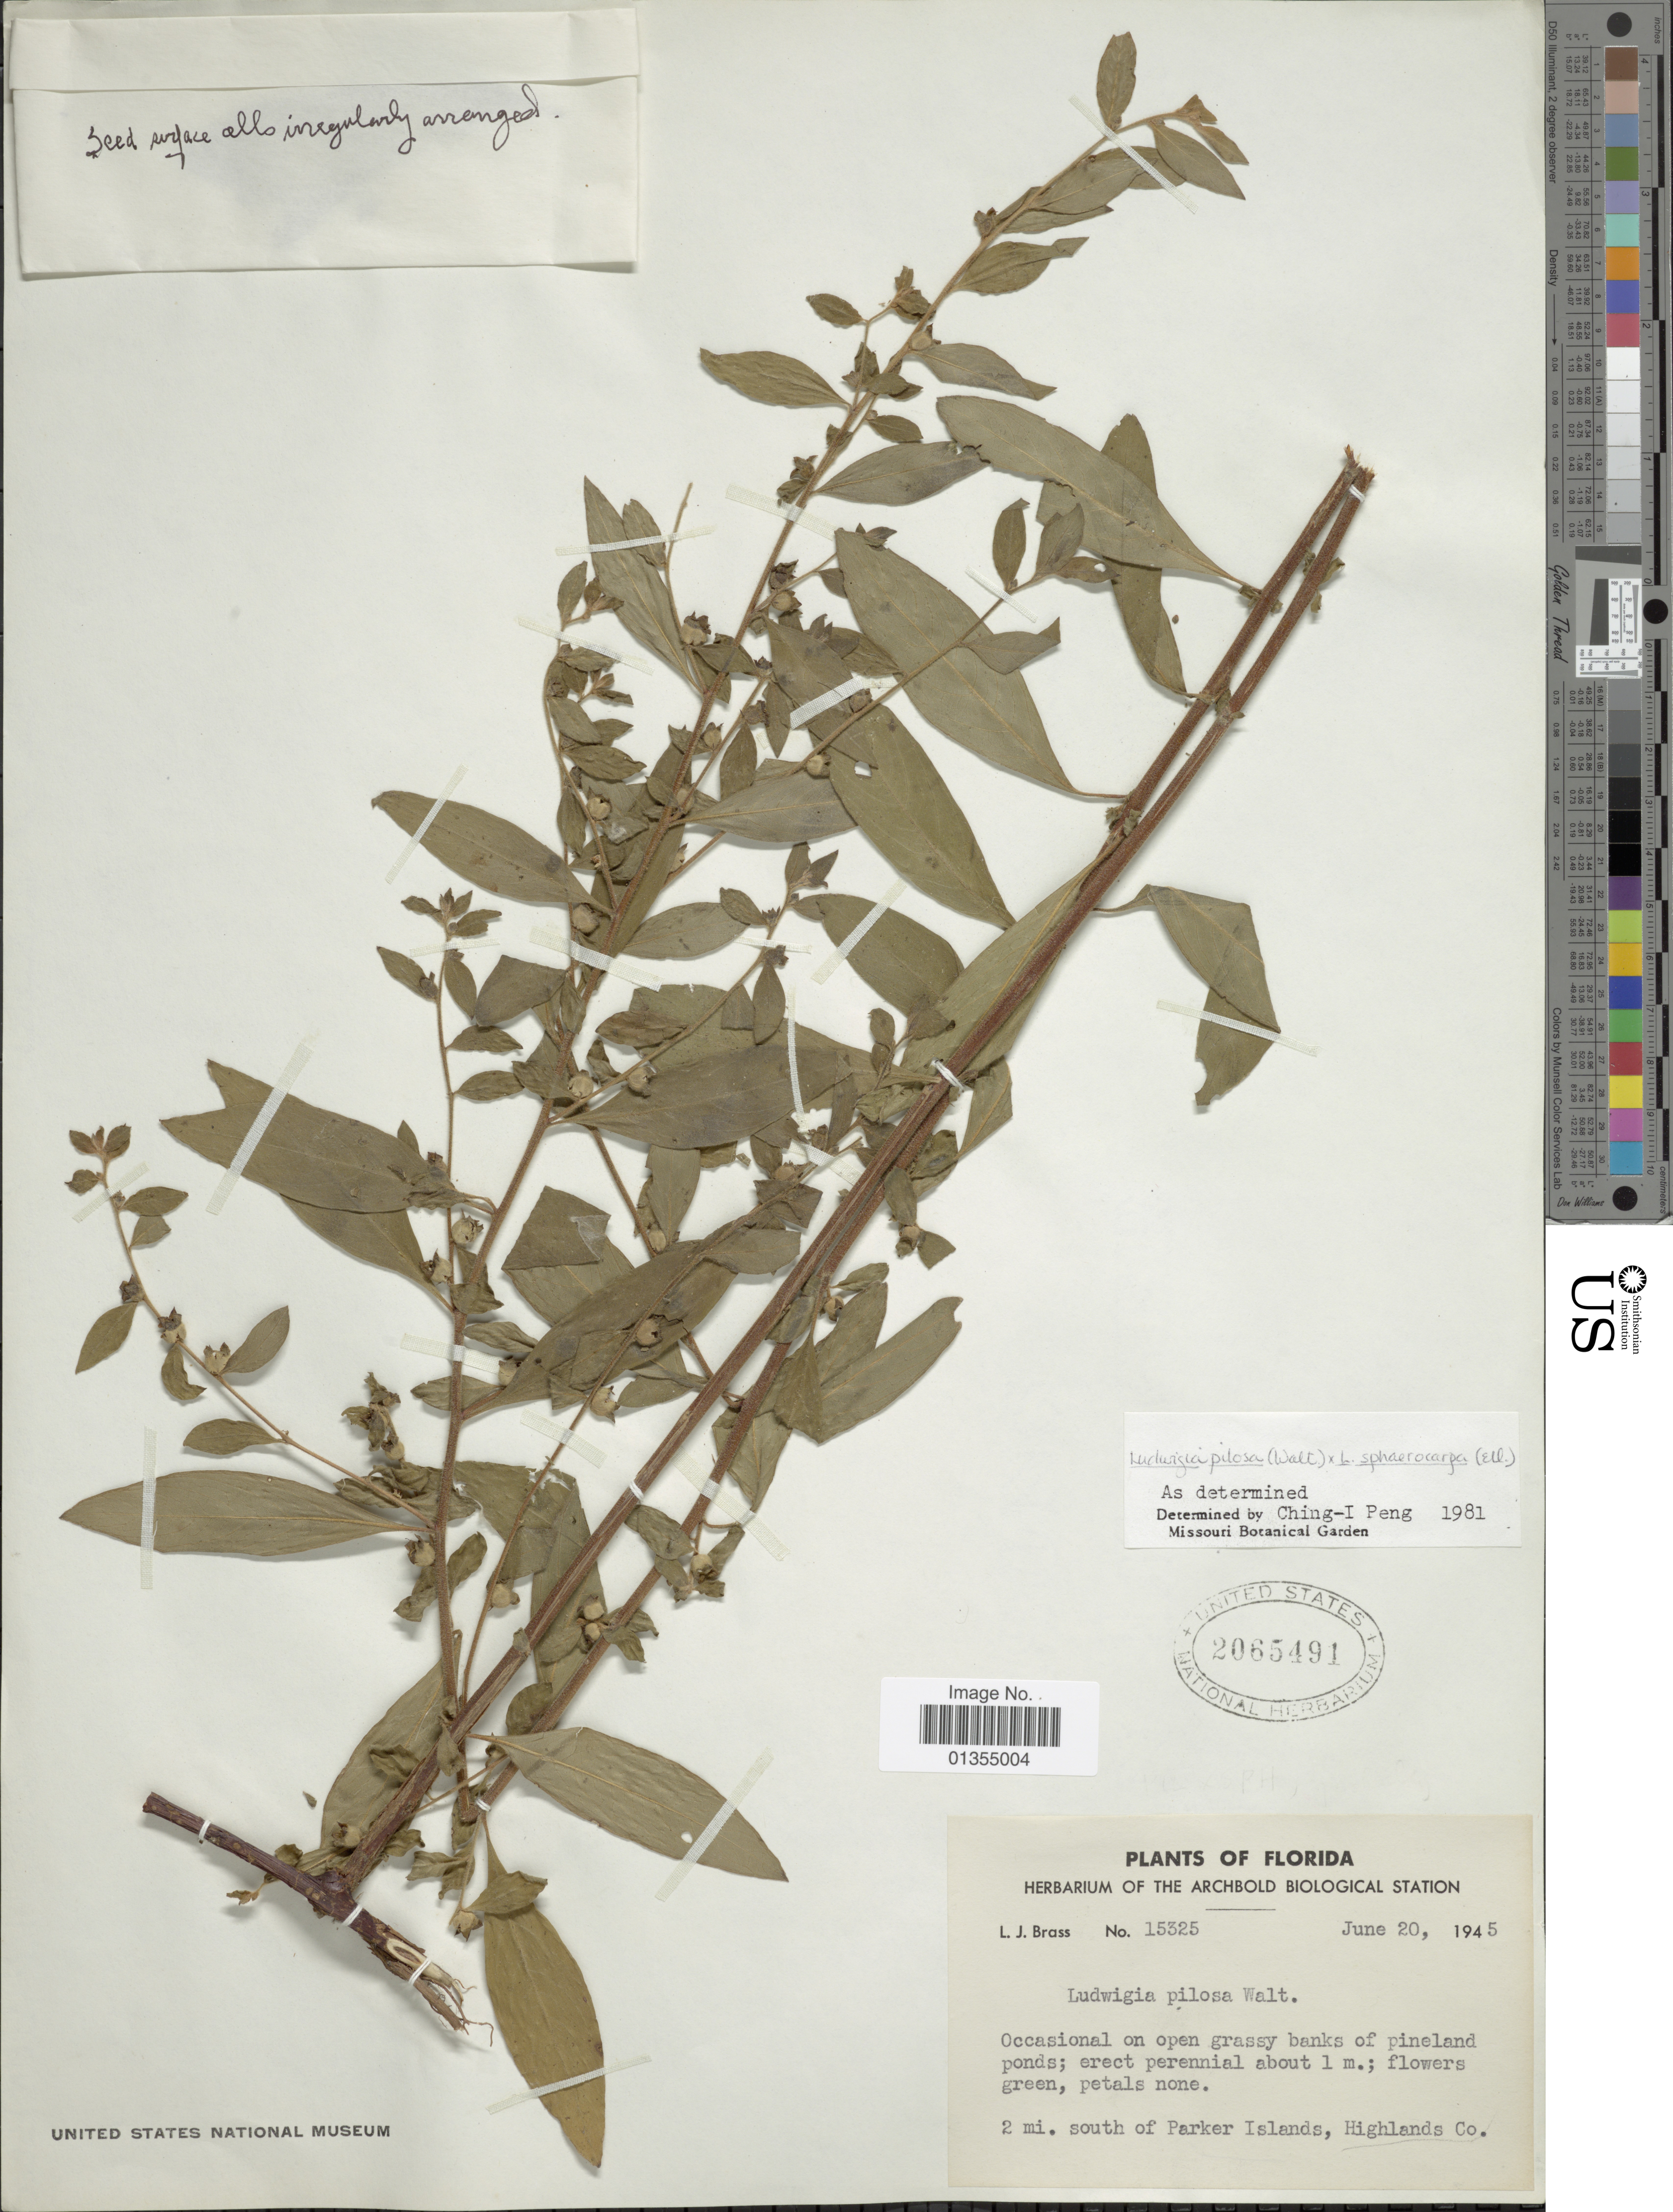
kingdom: Plantae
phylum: Tracheophyta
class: Magnoliopsida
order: Myrtales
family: Onagraceae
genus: Ludwigia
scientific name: Ludwigia pilosa x L. sphaerocarpa Elliott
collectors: L. J. Brass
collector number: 15325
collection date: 1945-06-20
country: United States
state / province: Florida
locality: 2 mi. south of Parker Islands, Highlands Co.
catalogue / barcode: US 2065491